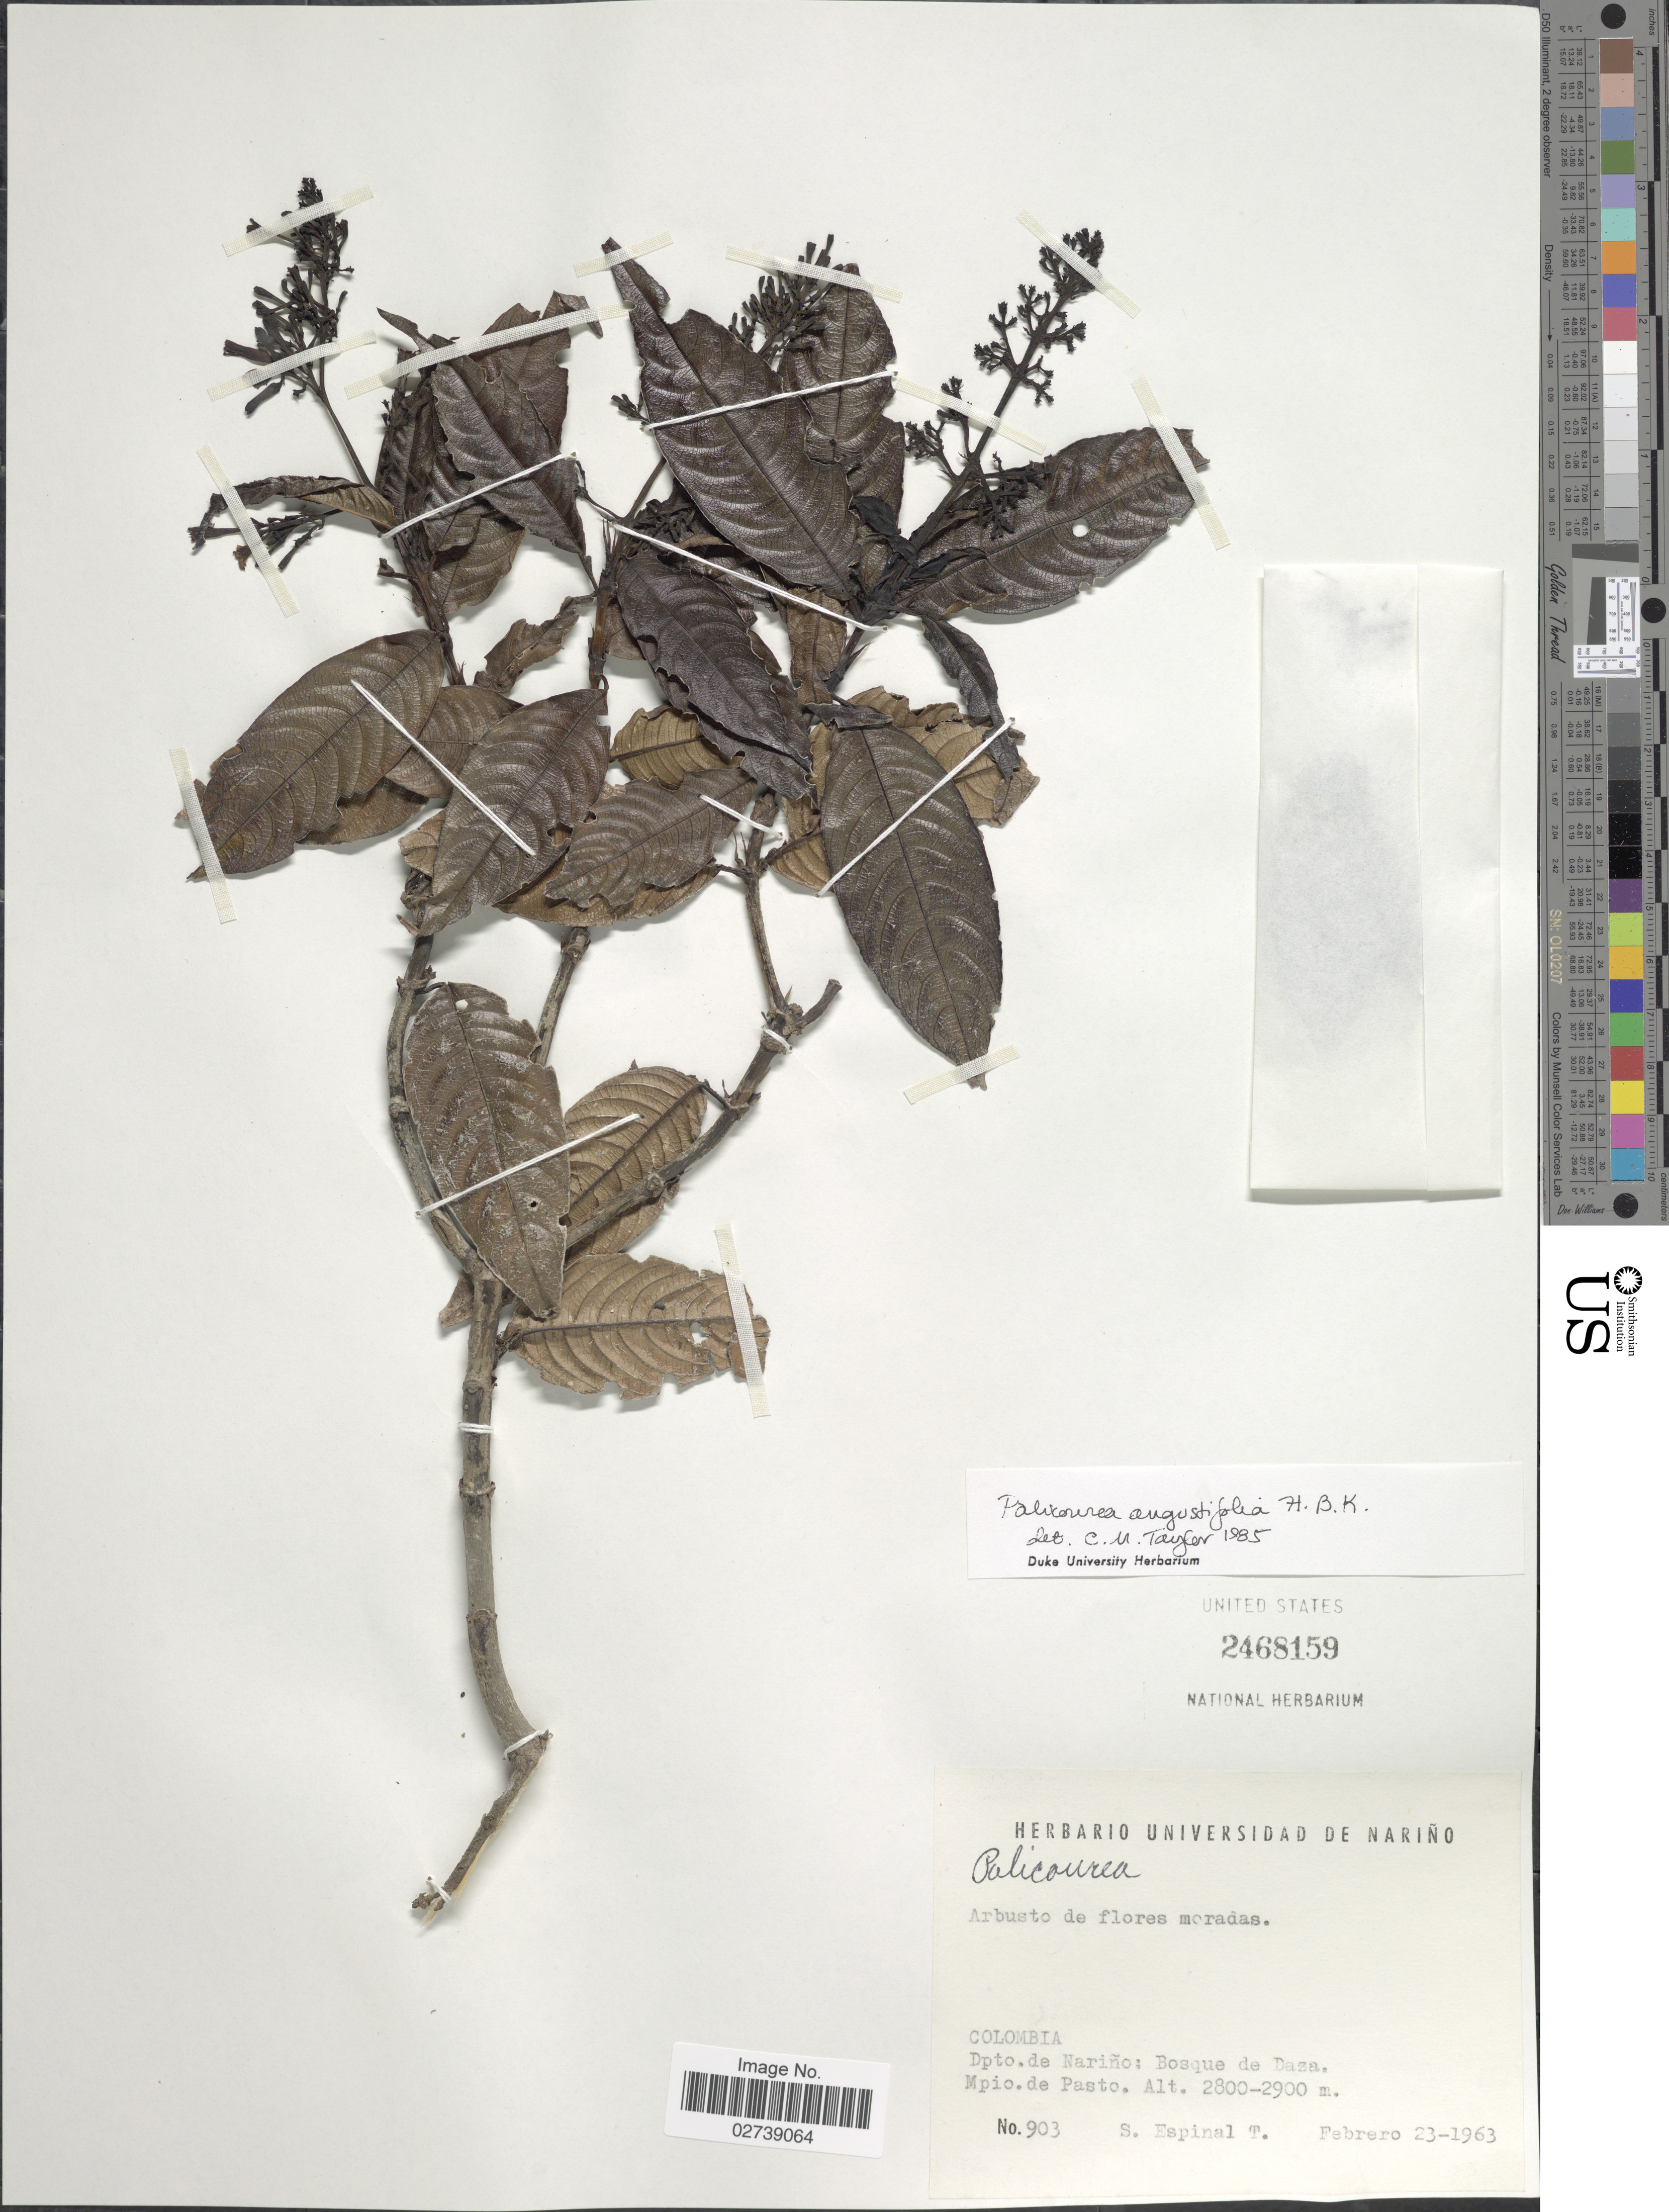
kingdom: Plantae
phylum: Tracheophyta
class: Magnoliopsida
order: Gentianales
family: Rubiaceae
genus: Palicourea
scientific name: Palicourea angustifolia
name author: Kunth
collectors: S. Espinal T.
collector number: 903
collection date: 1963-02-23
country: Colombia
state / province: Nariño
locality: Colombia, Dpto. de Narino: Bosque de Daza. Mpio de Pasto.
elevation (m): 2800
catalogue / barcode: US 2468159